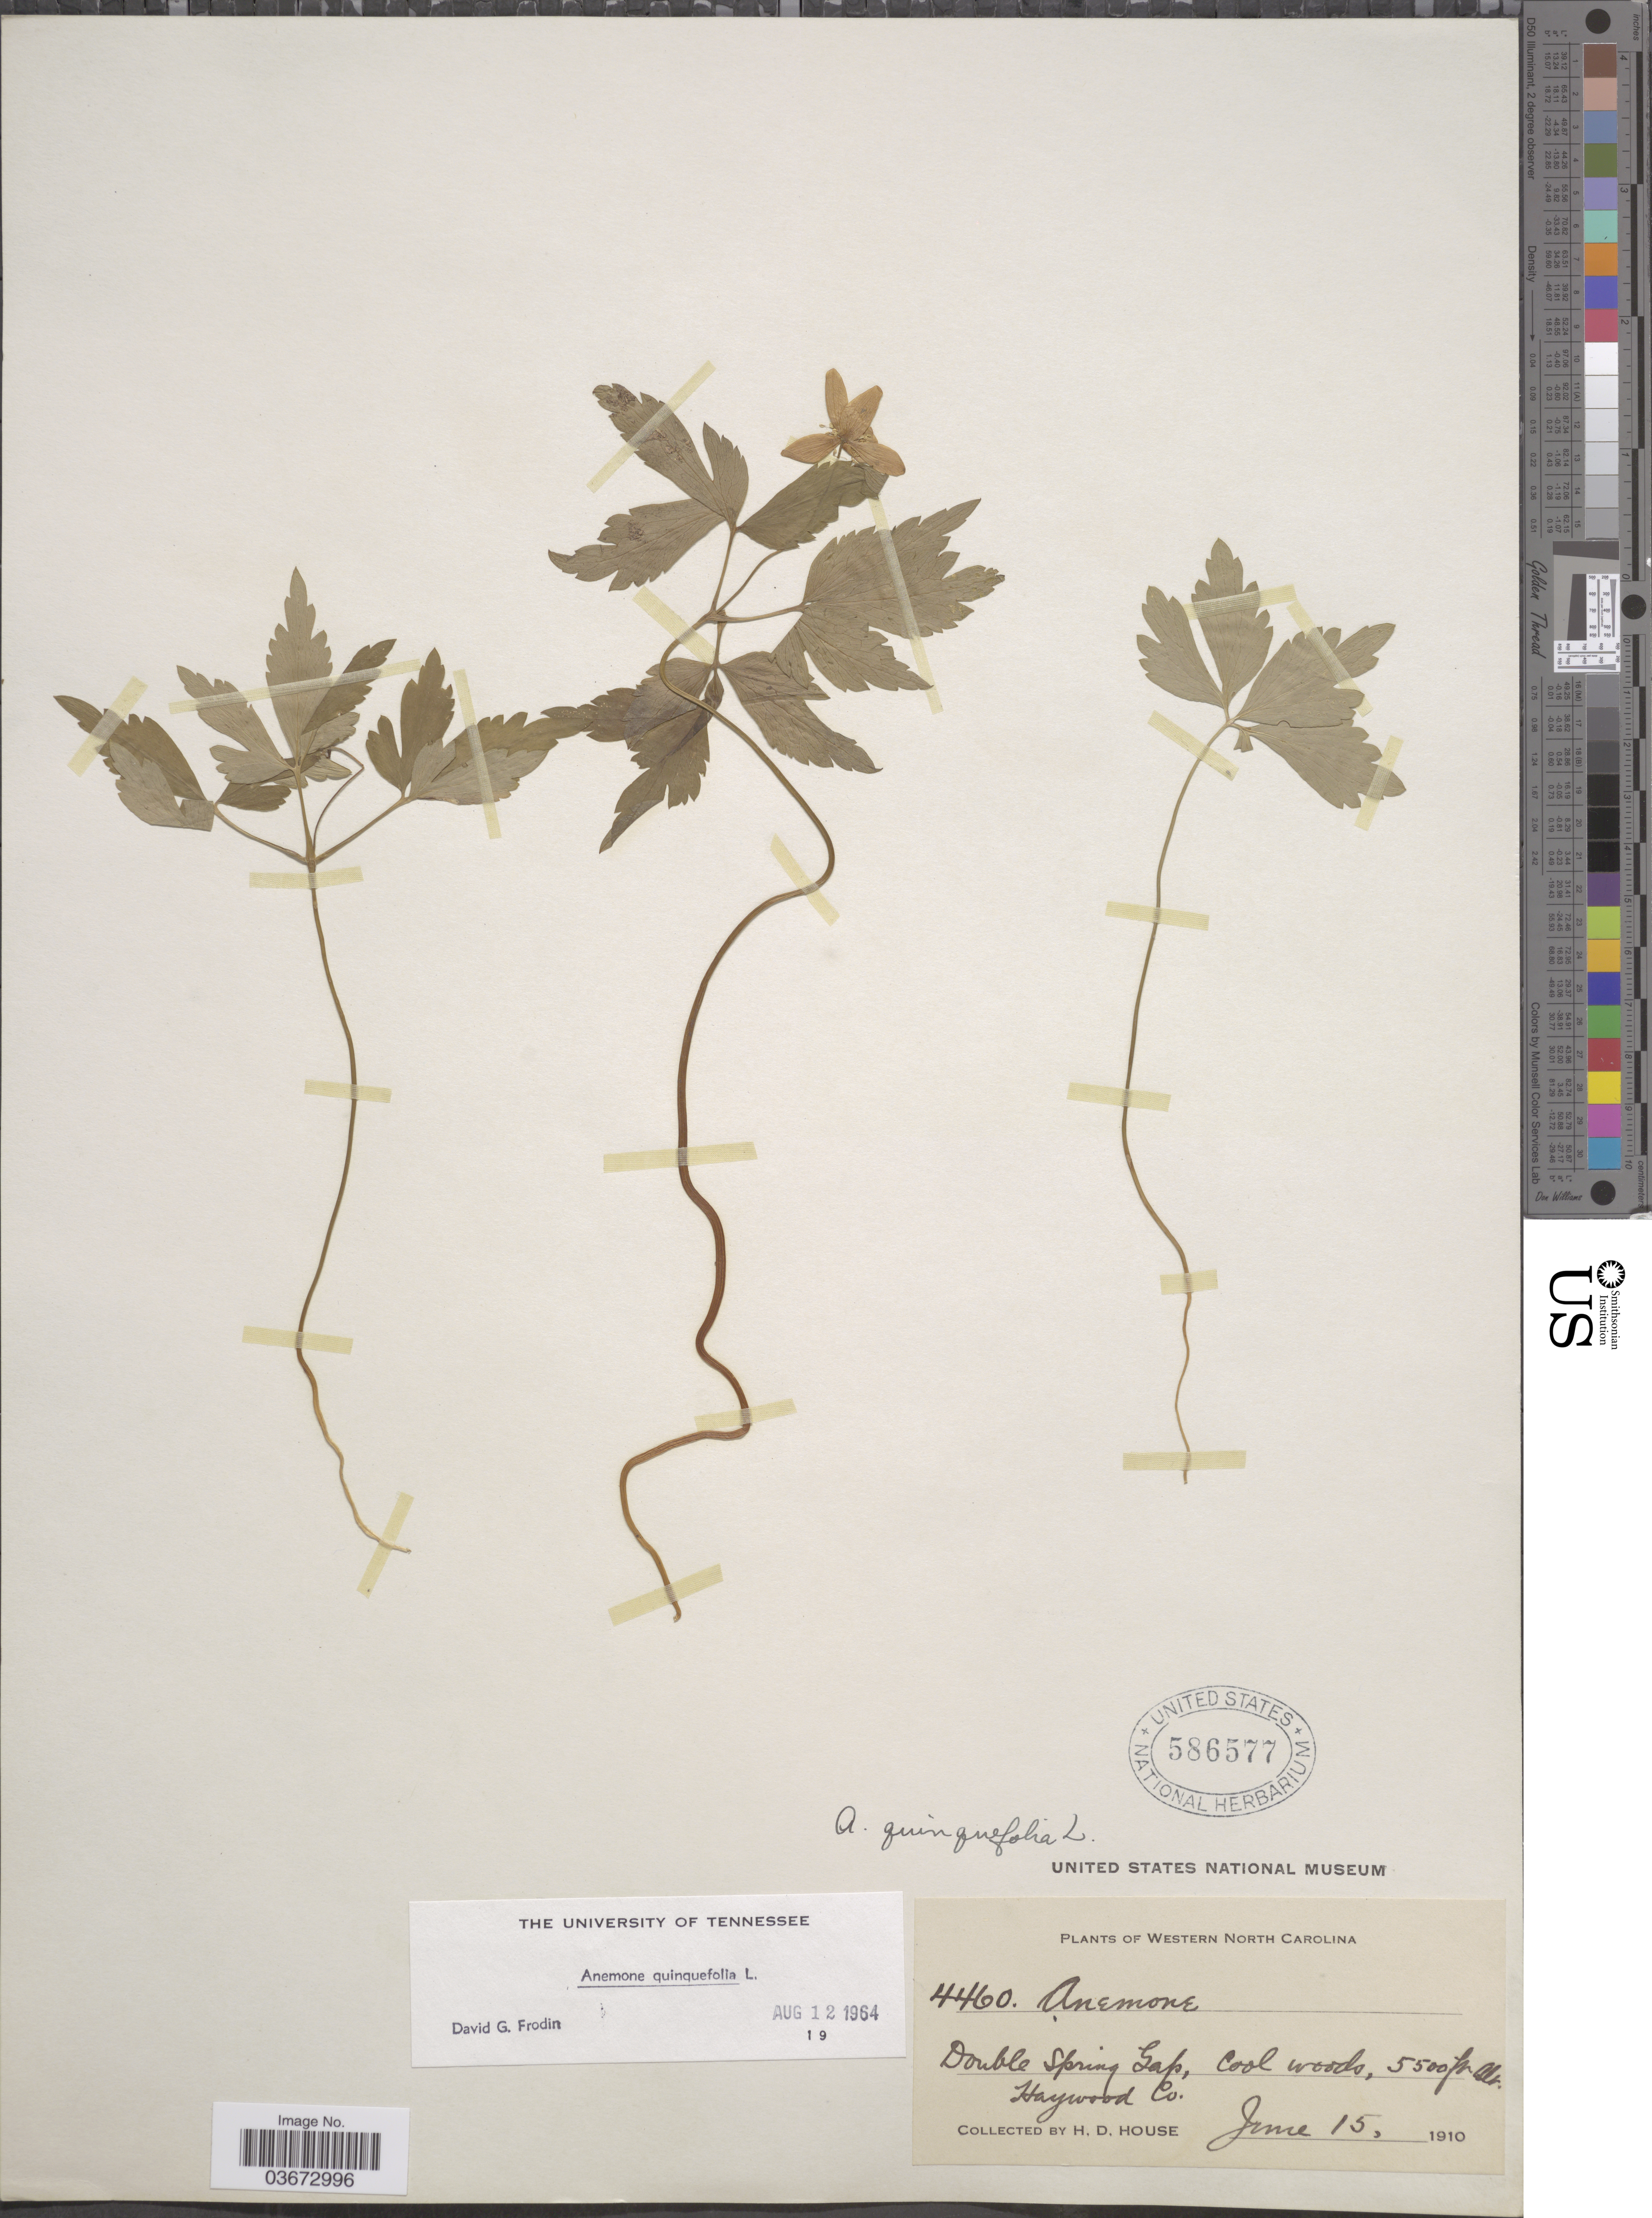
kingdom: Plantae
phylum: Tracheophyta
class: Magnoliopsida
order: Ranunculales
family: Ranunculaceae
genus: Anemone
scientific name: Anemone quinquefolia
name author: L.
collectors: H. D. House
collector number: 4460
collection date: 1910-06-15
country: United States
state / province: North Carolina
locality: Western North Carolina. Double Spring Gap, Cool woods. Haywood Co.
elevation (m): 1676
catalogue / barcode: US 586577